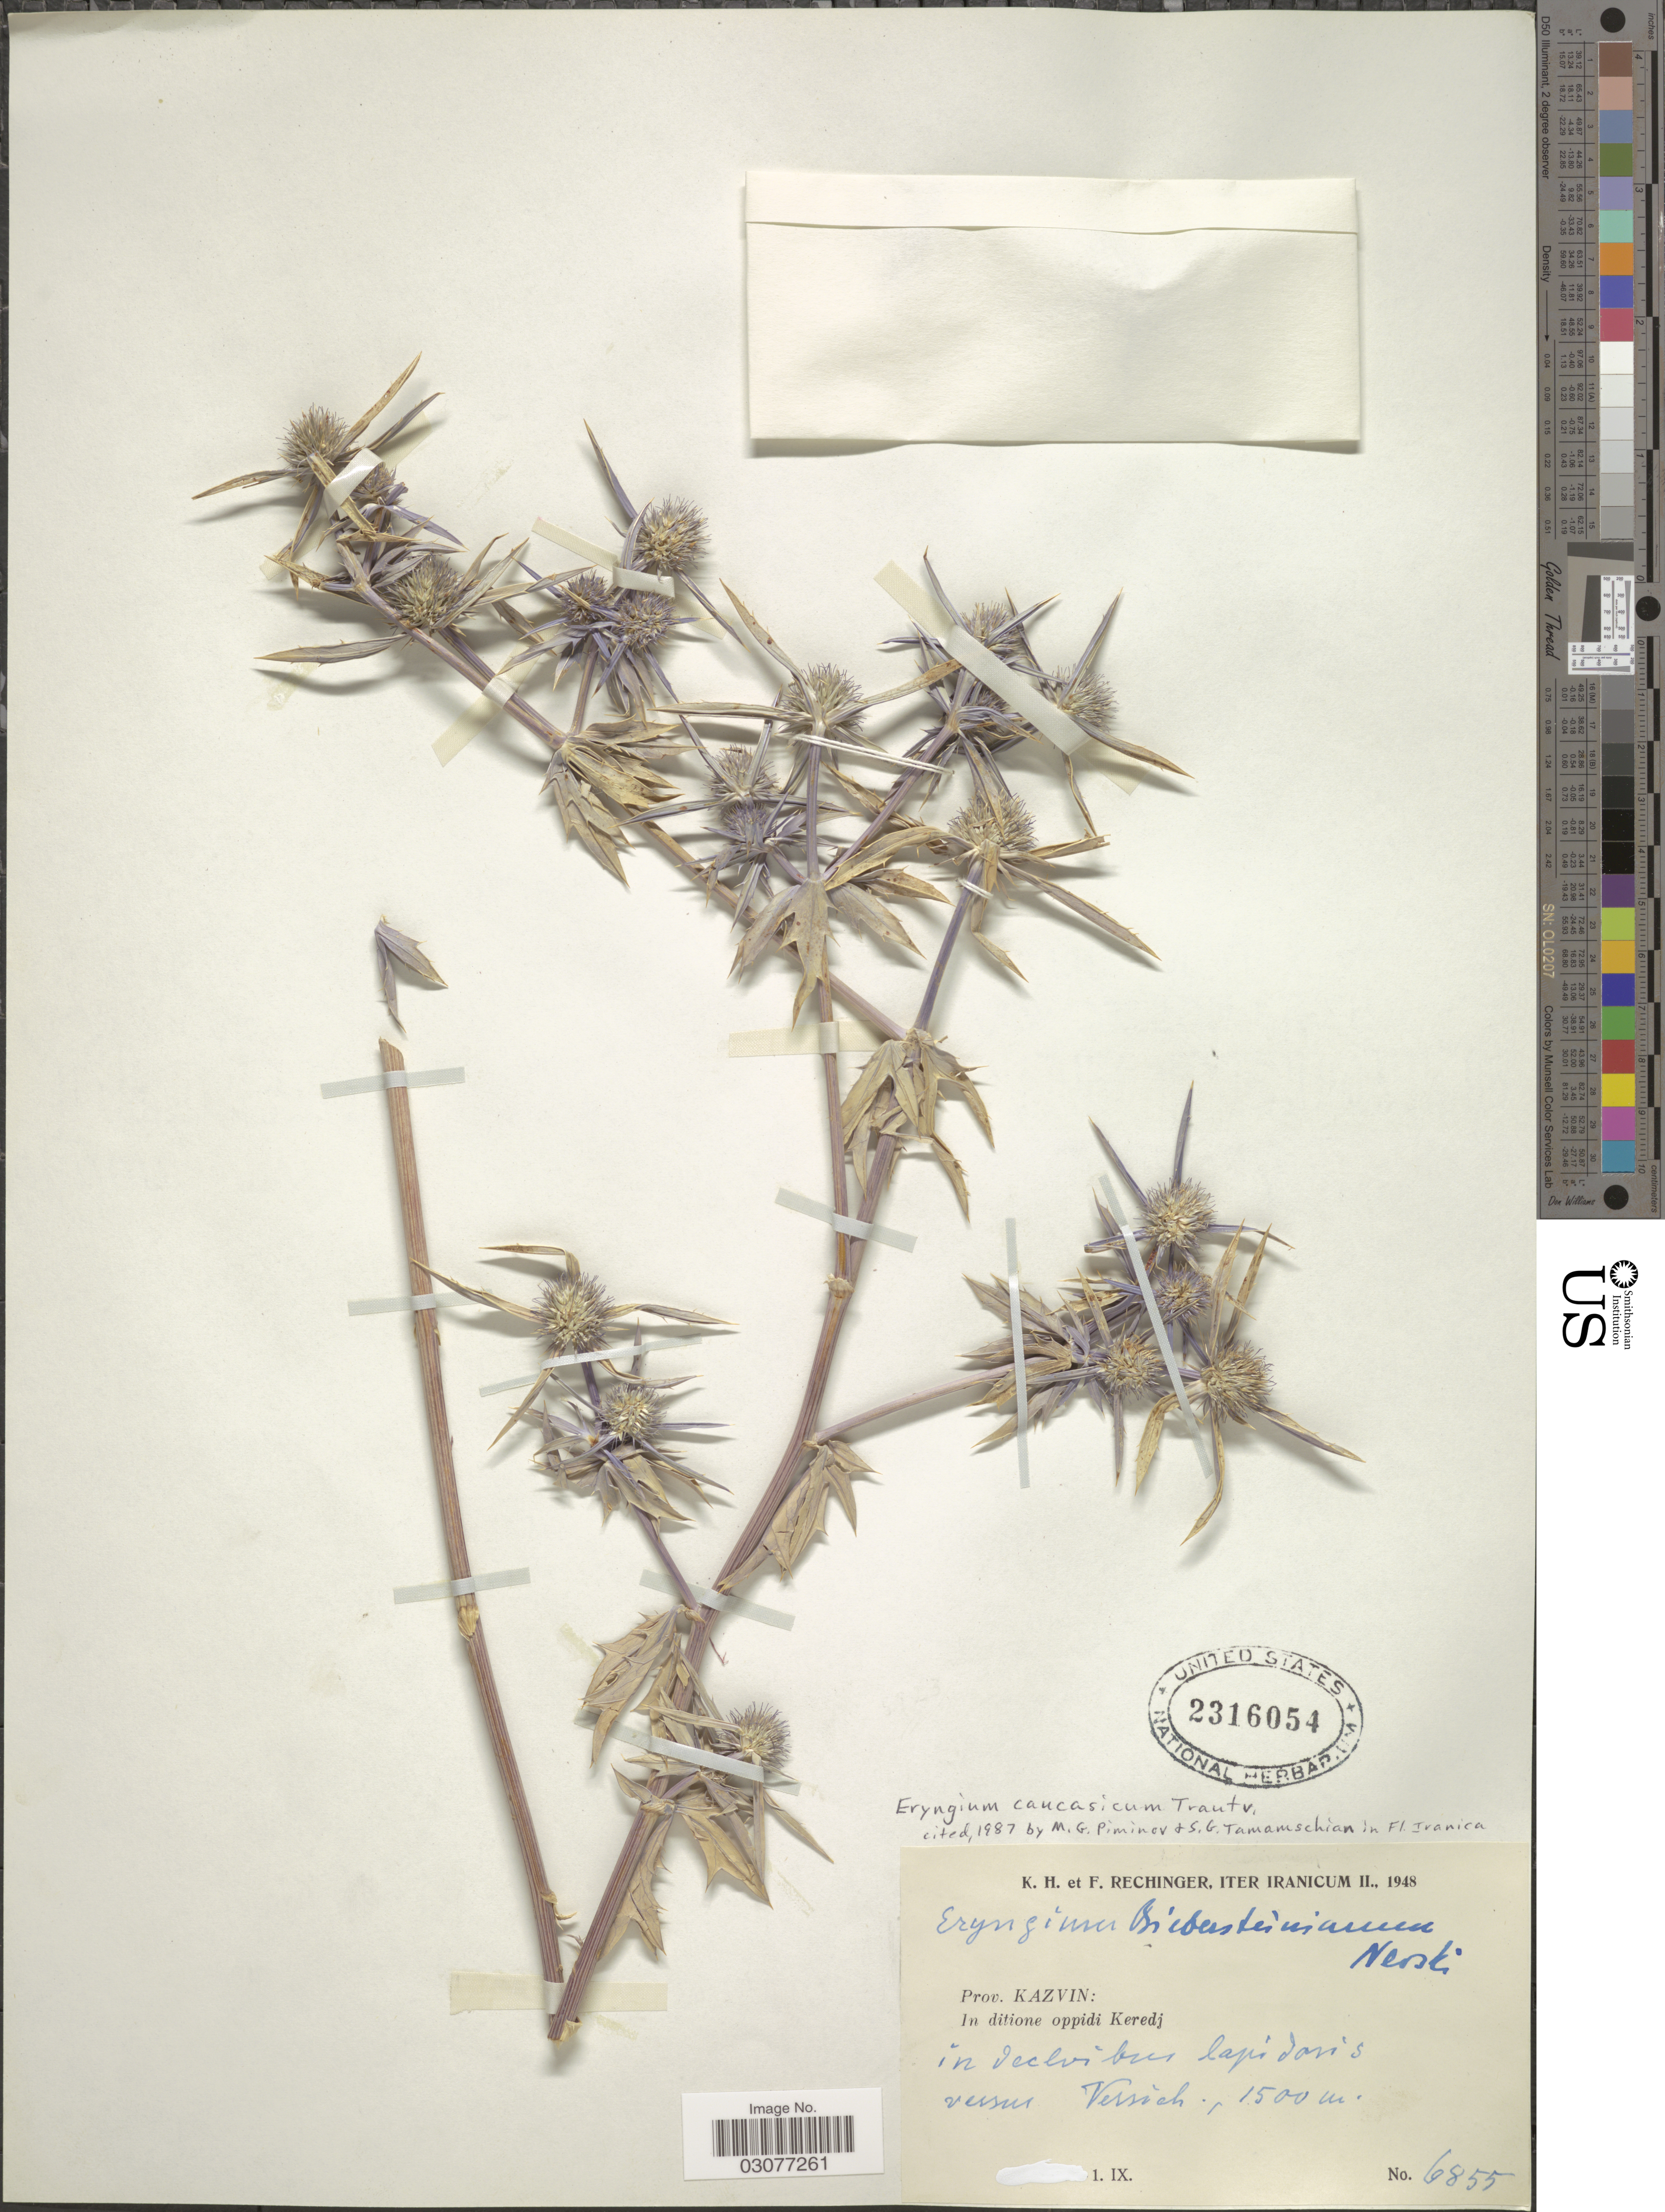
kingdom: Plantae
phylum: Tracheophyta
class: Magnoliopsida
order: Apiales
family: Apiaceae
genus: Eryngium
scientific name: Eryngium caucasicum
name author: Trautv.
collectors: K. H. Rechinger & F. Rechinger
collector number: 6855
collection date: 1948-09-01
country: Iran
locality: Prov. Kazvin: In ditione oppidi Keredj, in Veclvibus lapidosis versus Verrich.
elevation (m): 1500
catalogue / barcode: US 2316054